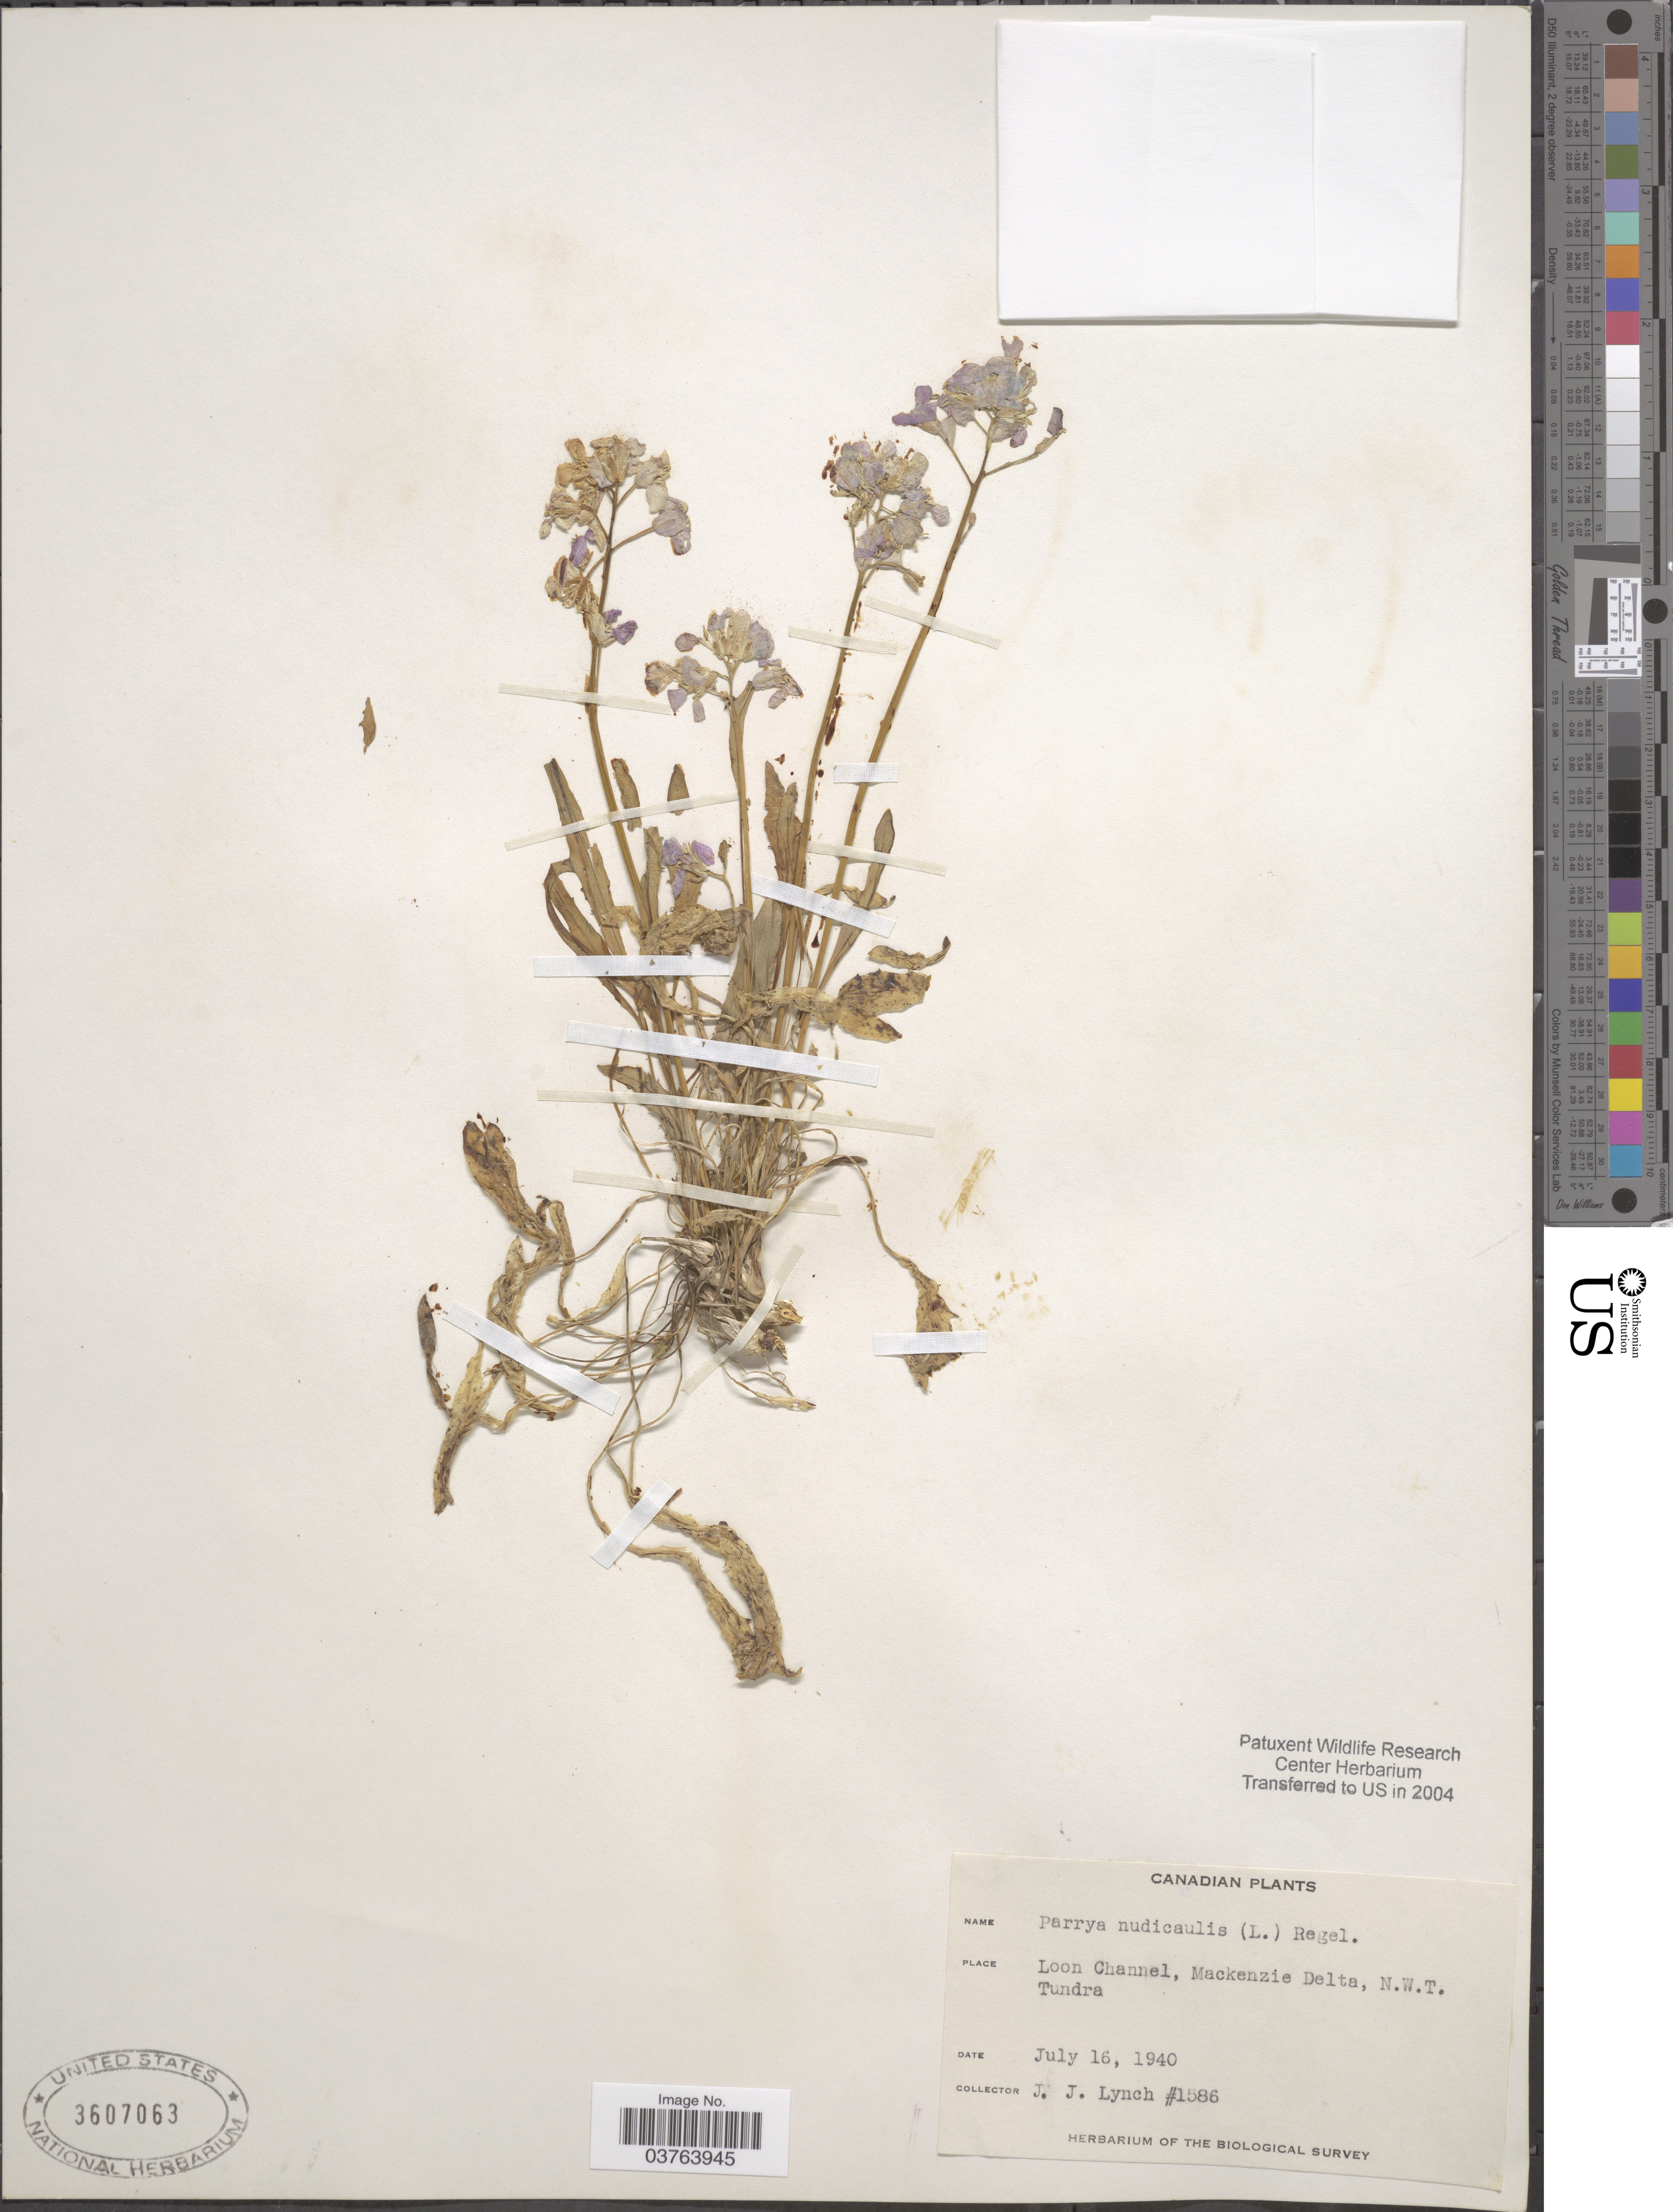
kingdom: Plantae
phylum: Tracheophyta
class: Magnoliopsida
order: Brassicales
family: Brassicaceae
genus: Parrya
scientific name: Parrya nudicaulis subsp. nudicaulis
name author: (L.) Regel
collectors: J. Lynch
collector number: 1586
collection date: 1940-07-16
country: Canada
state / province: Northwest Territories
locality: Loon Channel, Mackenzie Delta, N. W. T. Tundra.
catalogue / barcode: US 3607063